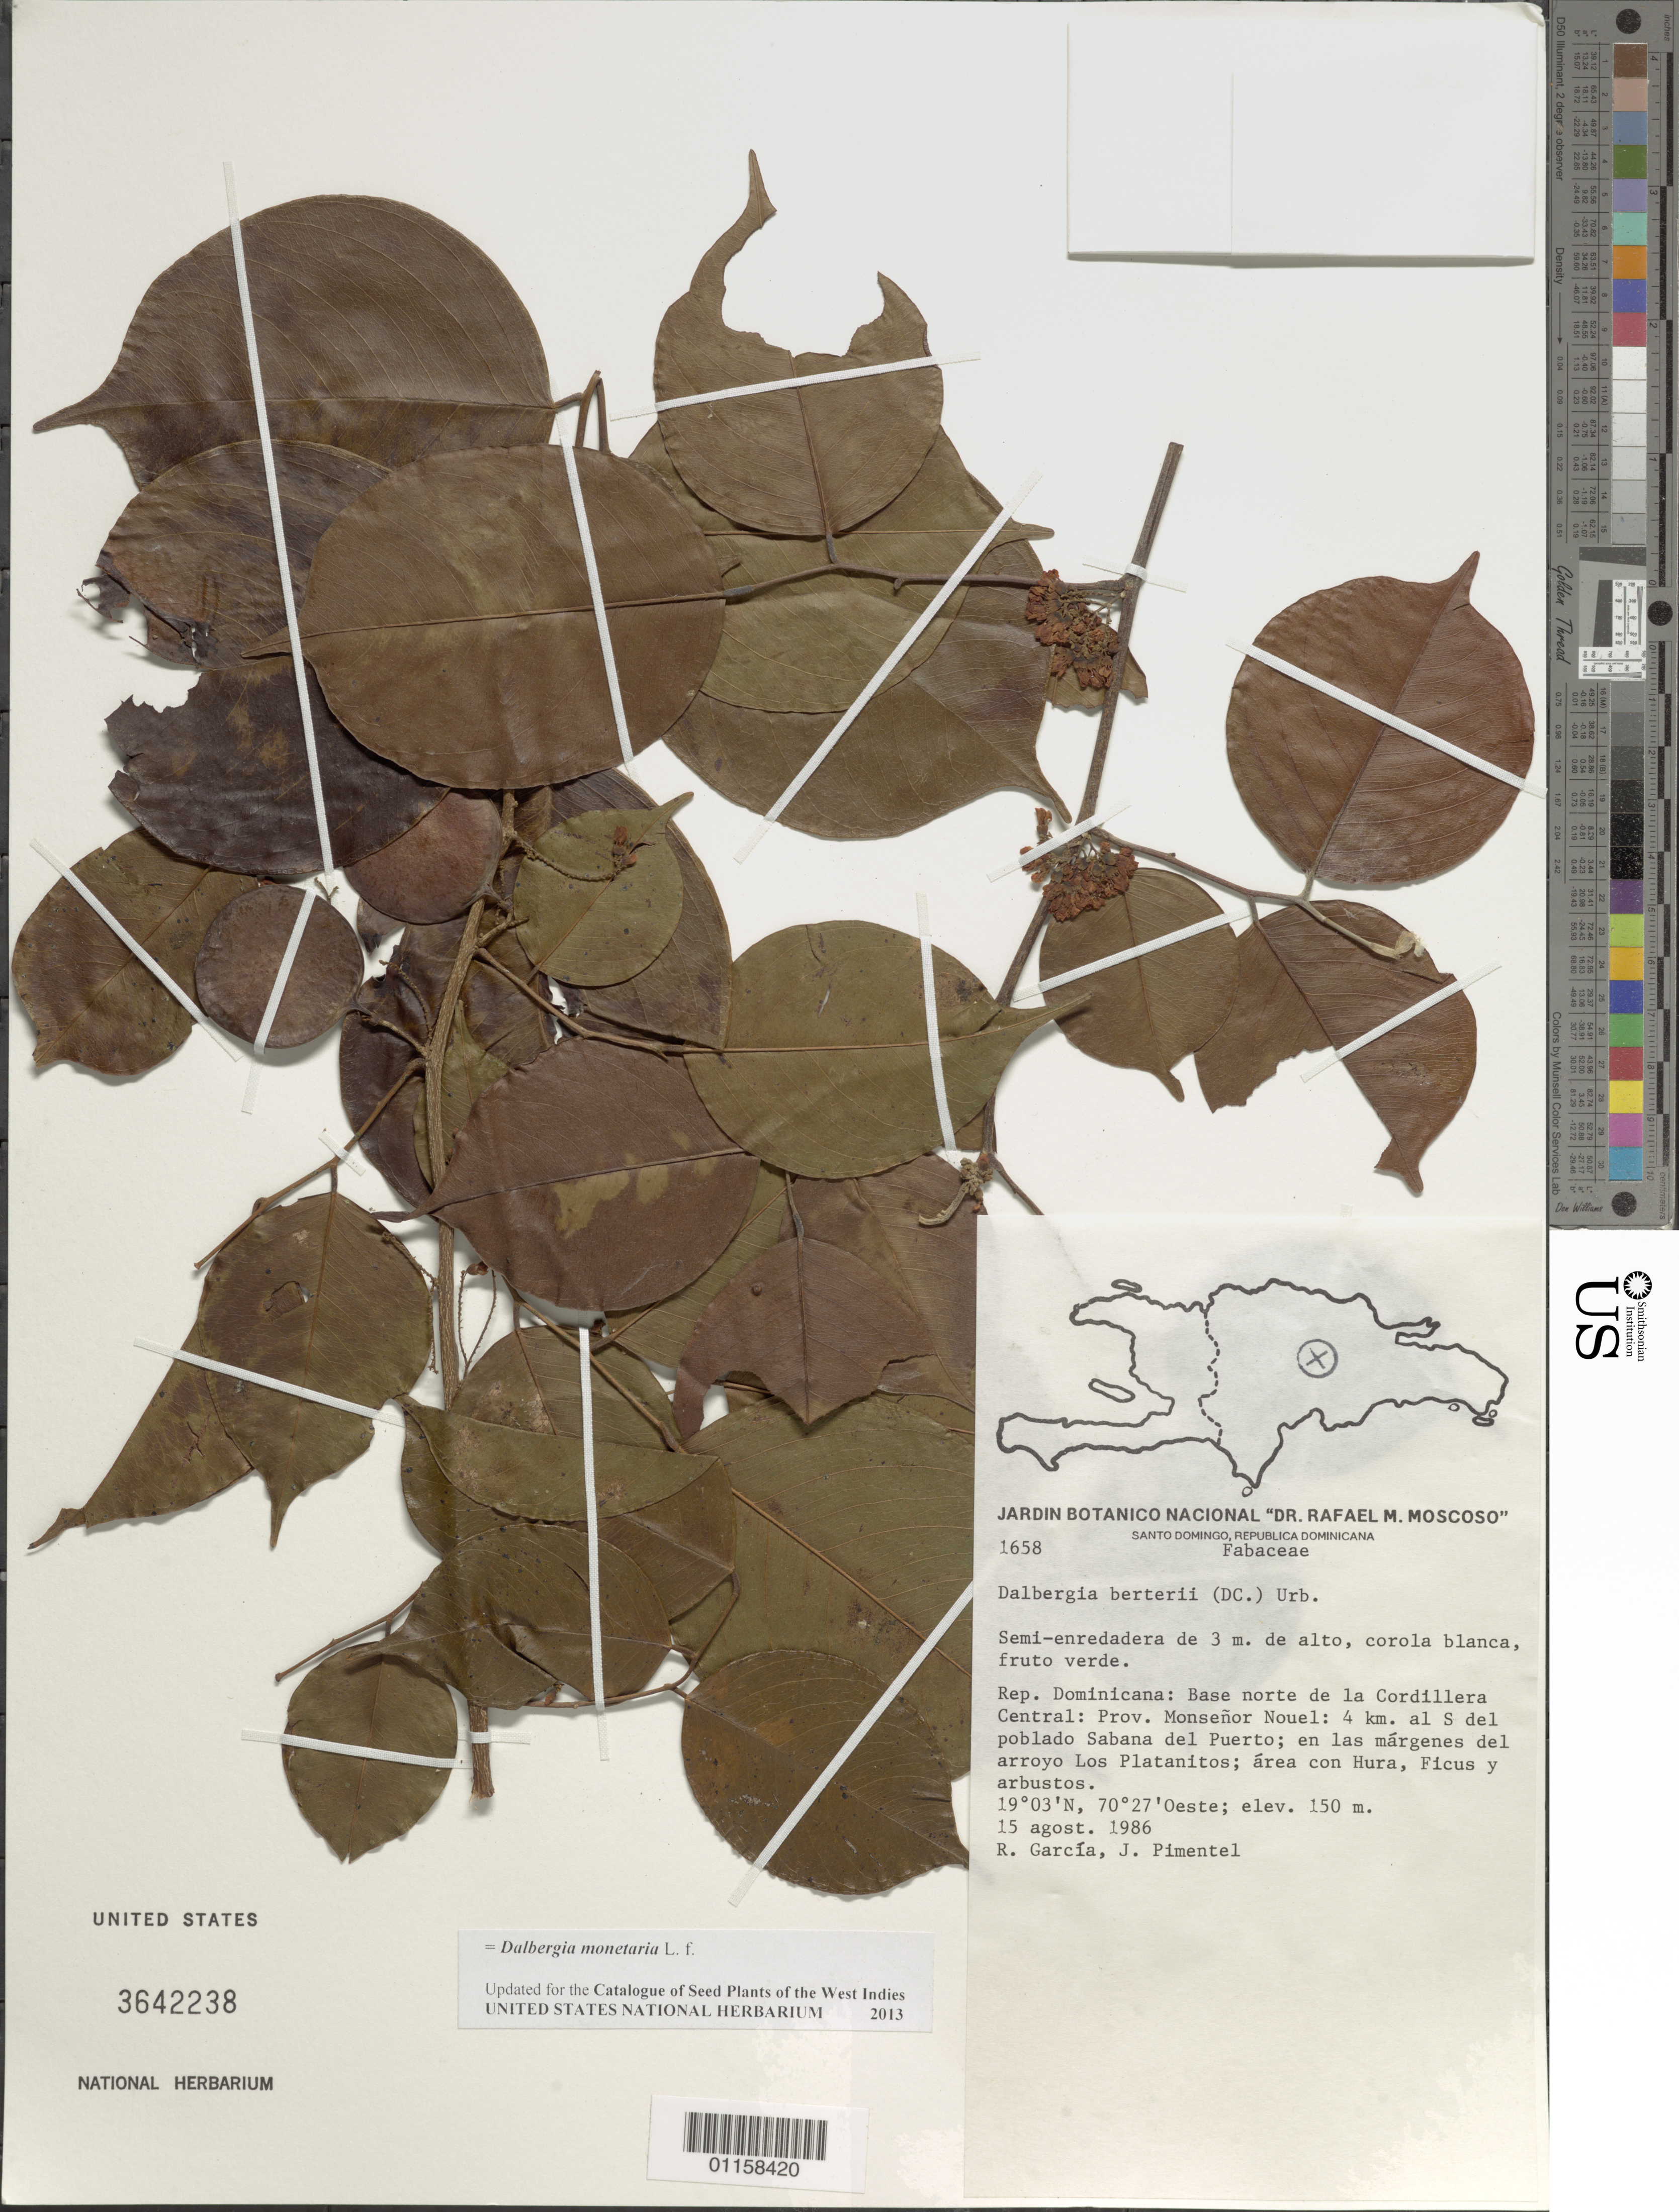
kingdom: Plantae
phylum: Tracheophyta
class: Magnoliopsida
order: Fabales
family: Fabaceae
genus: Dalbergia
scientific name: Dalbergia monetaria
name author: L. f.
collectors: R. García & J. Pimentel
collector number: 1658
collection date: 1986-08-15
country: Dominican Republic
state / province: Monseñor Nouel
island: Hispaniola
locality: Cordillera Central, base norte; 4 km al S del poblado Sabana del Puerto; en las márgenes del arroyo Los Platanitos.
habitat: Área con Hura, Ficus y arbustos.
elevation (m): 150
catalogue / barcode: US 3642238